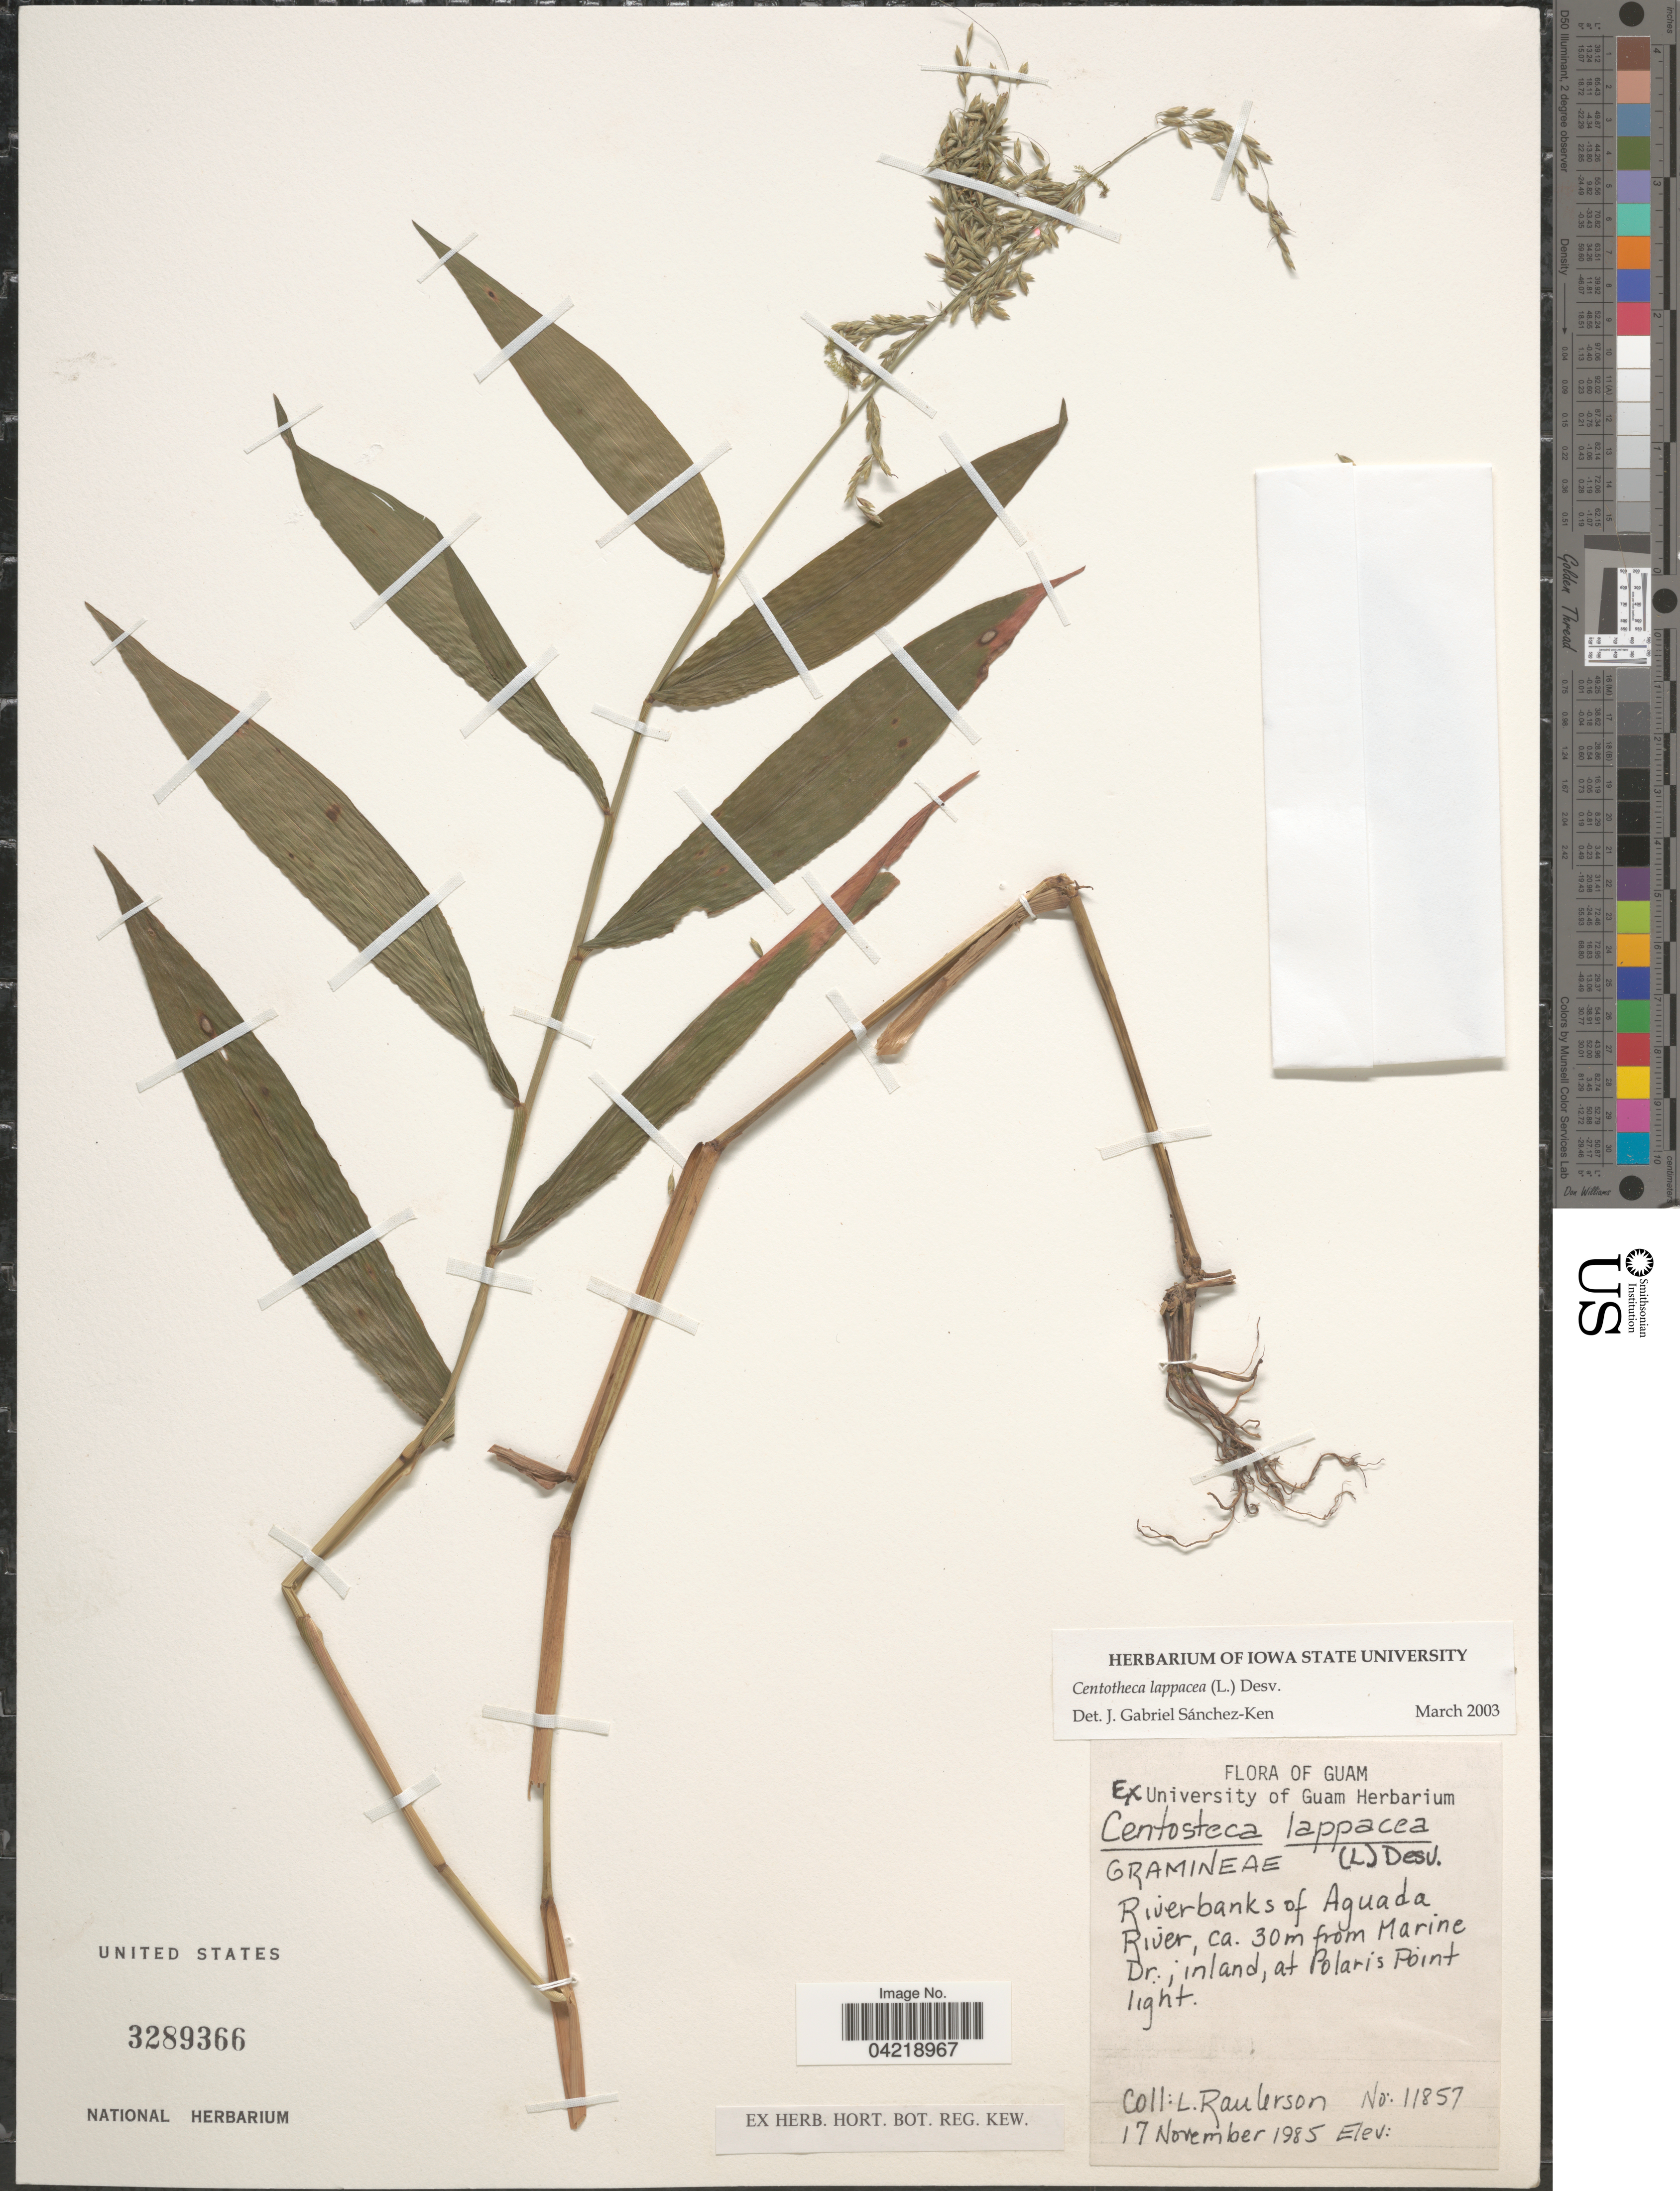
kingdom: Plantae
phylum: Tracheophyta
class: Liliopsida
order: Poales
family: Poaceae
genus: Centotheca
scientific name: Centotheca lappacea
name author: (L.) Desv.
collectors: L. Raulerson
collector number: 11857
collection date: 1985-11-17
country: Guam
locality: Riverbanks of Aguada River, ca. 30 m from Marine Dr.; inland, at Polaris Point light.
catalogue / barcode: US 3289366